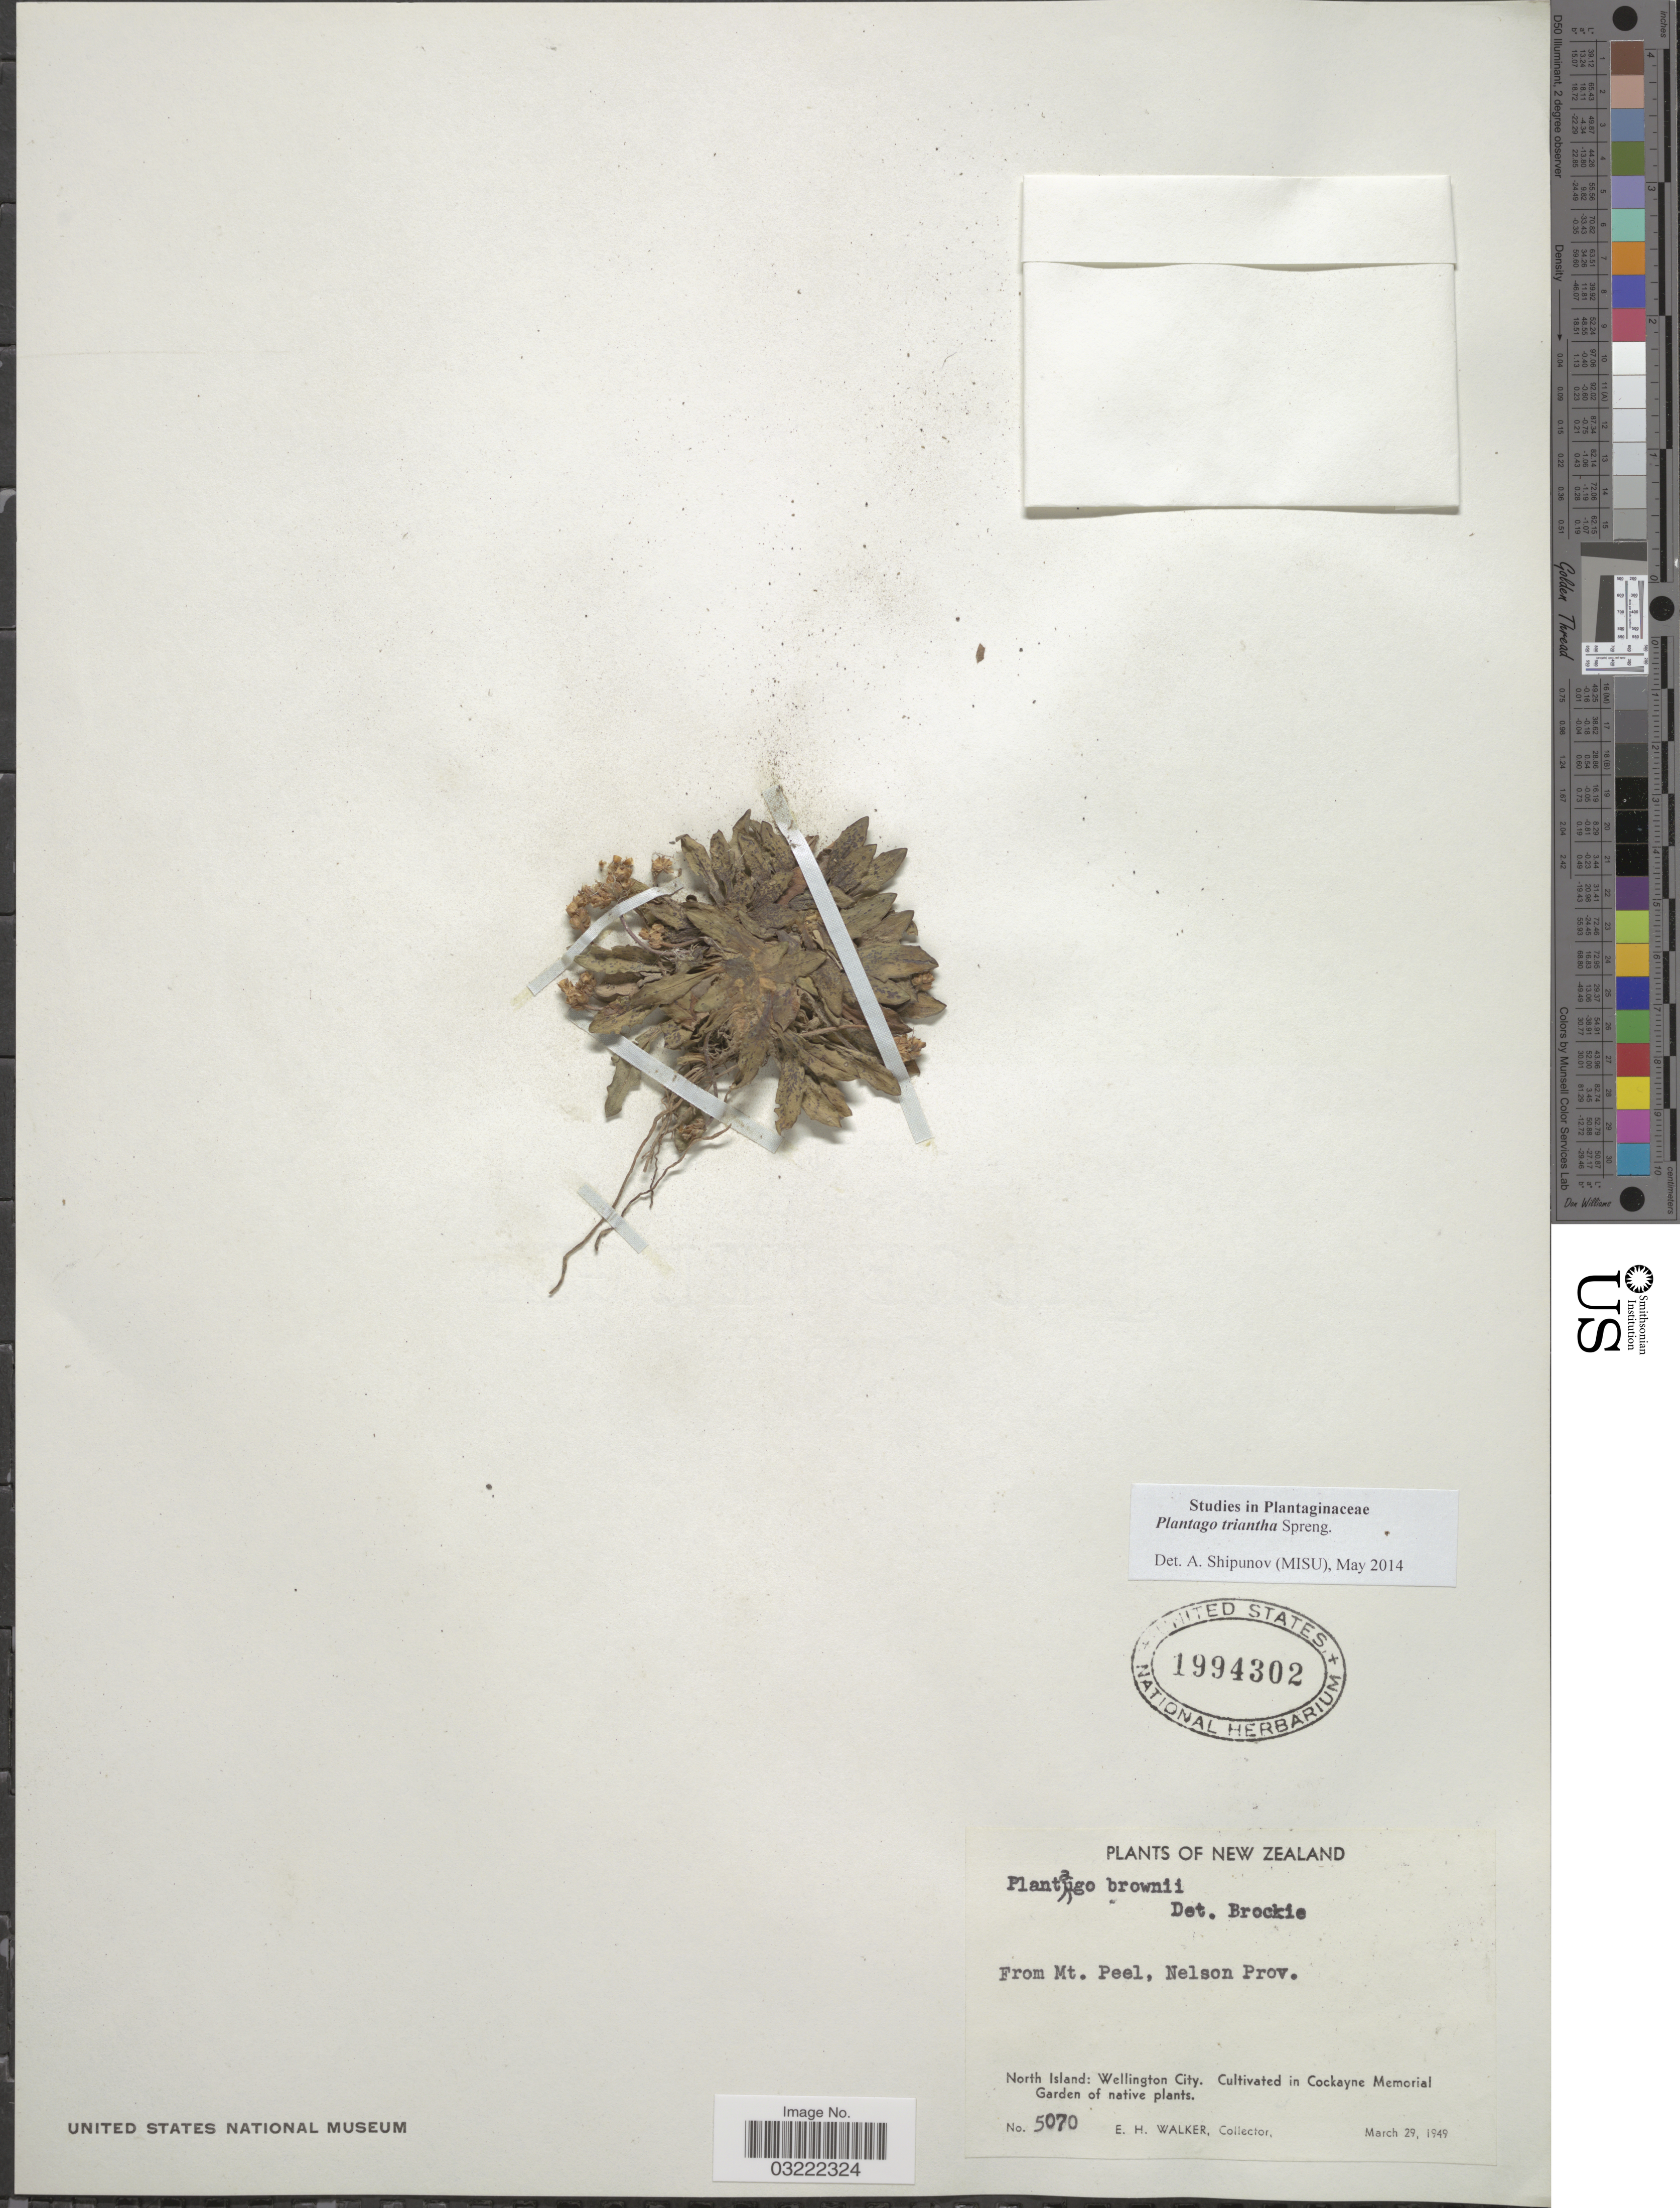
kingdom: Plantae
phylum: Tracheophyta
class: Magnoliopsida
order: Lamiales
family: Plantaginaceae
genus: Plantago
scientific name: Plantago triantha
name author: Spreng.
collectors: E. H. Walker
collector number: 5070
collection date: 1949-03-29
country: New Zealand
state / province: Nelson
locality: From Mt. Peel, Nelson Prov. [unsure placement], North Island: Wellington City, in Cockayne Memorial Garden of native plants.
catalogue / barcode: US 1994302